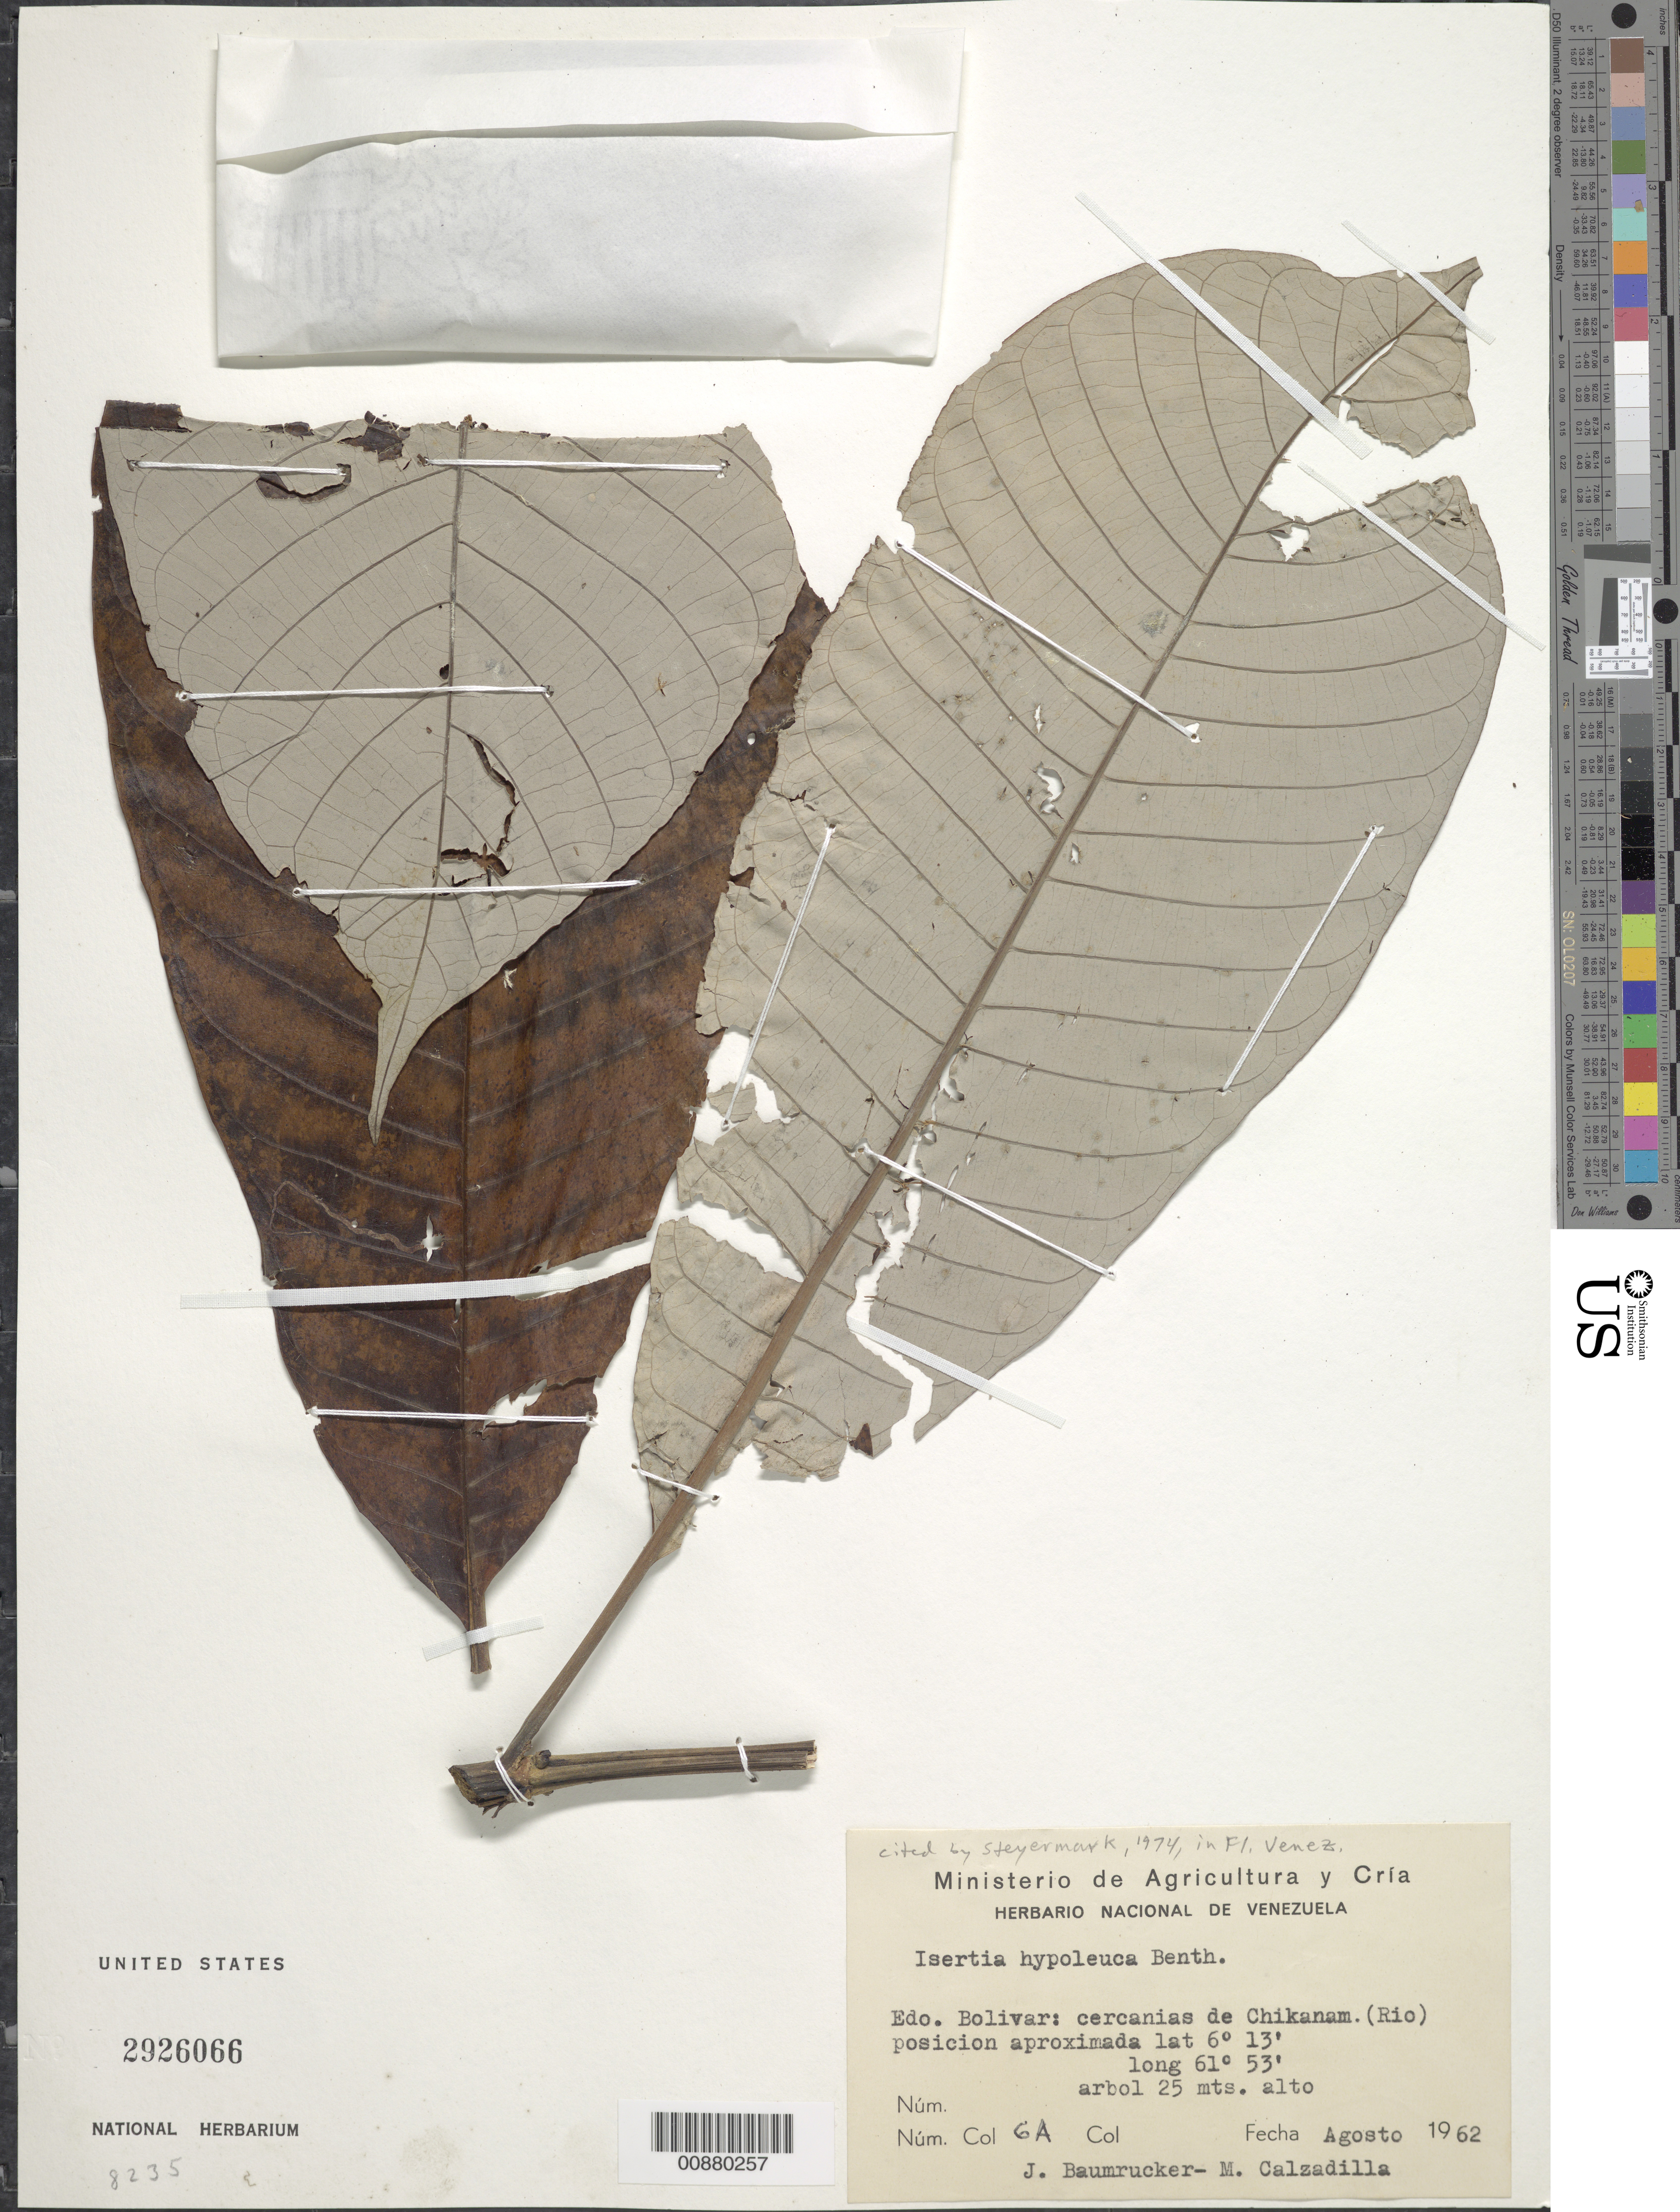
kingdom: Plantae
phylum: Tracheophyta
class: Magnoliopsida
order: Gentianales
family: Rubiaceae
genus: Isertia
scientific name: Isertia hypoleuca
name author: Benth.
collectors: J. Baumrucker & M. Calzadillas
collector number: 6 A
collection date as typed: Aug-62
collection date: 1962-08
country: Venezuela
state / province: Bolívar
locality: Río Chikanam, cercanias del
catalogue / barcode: US 2926066